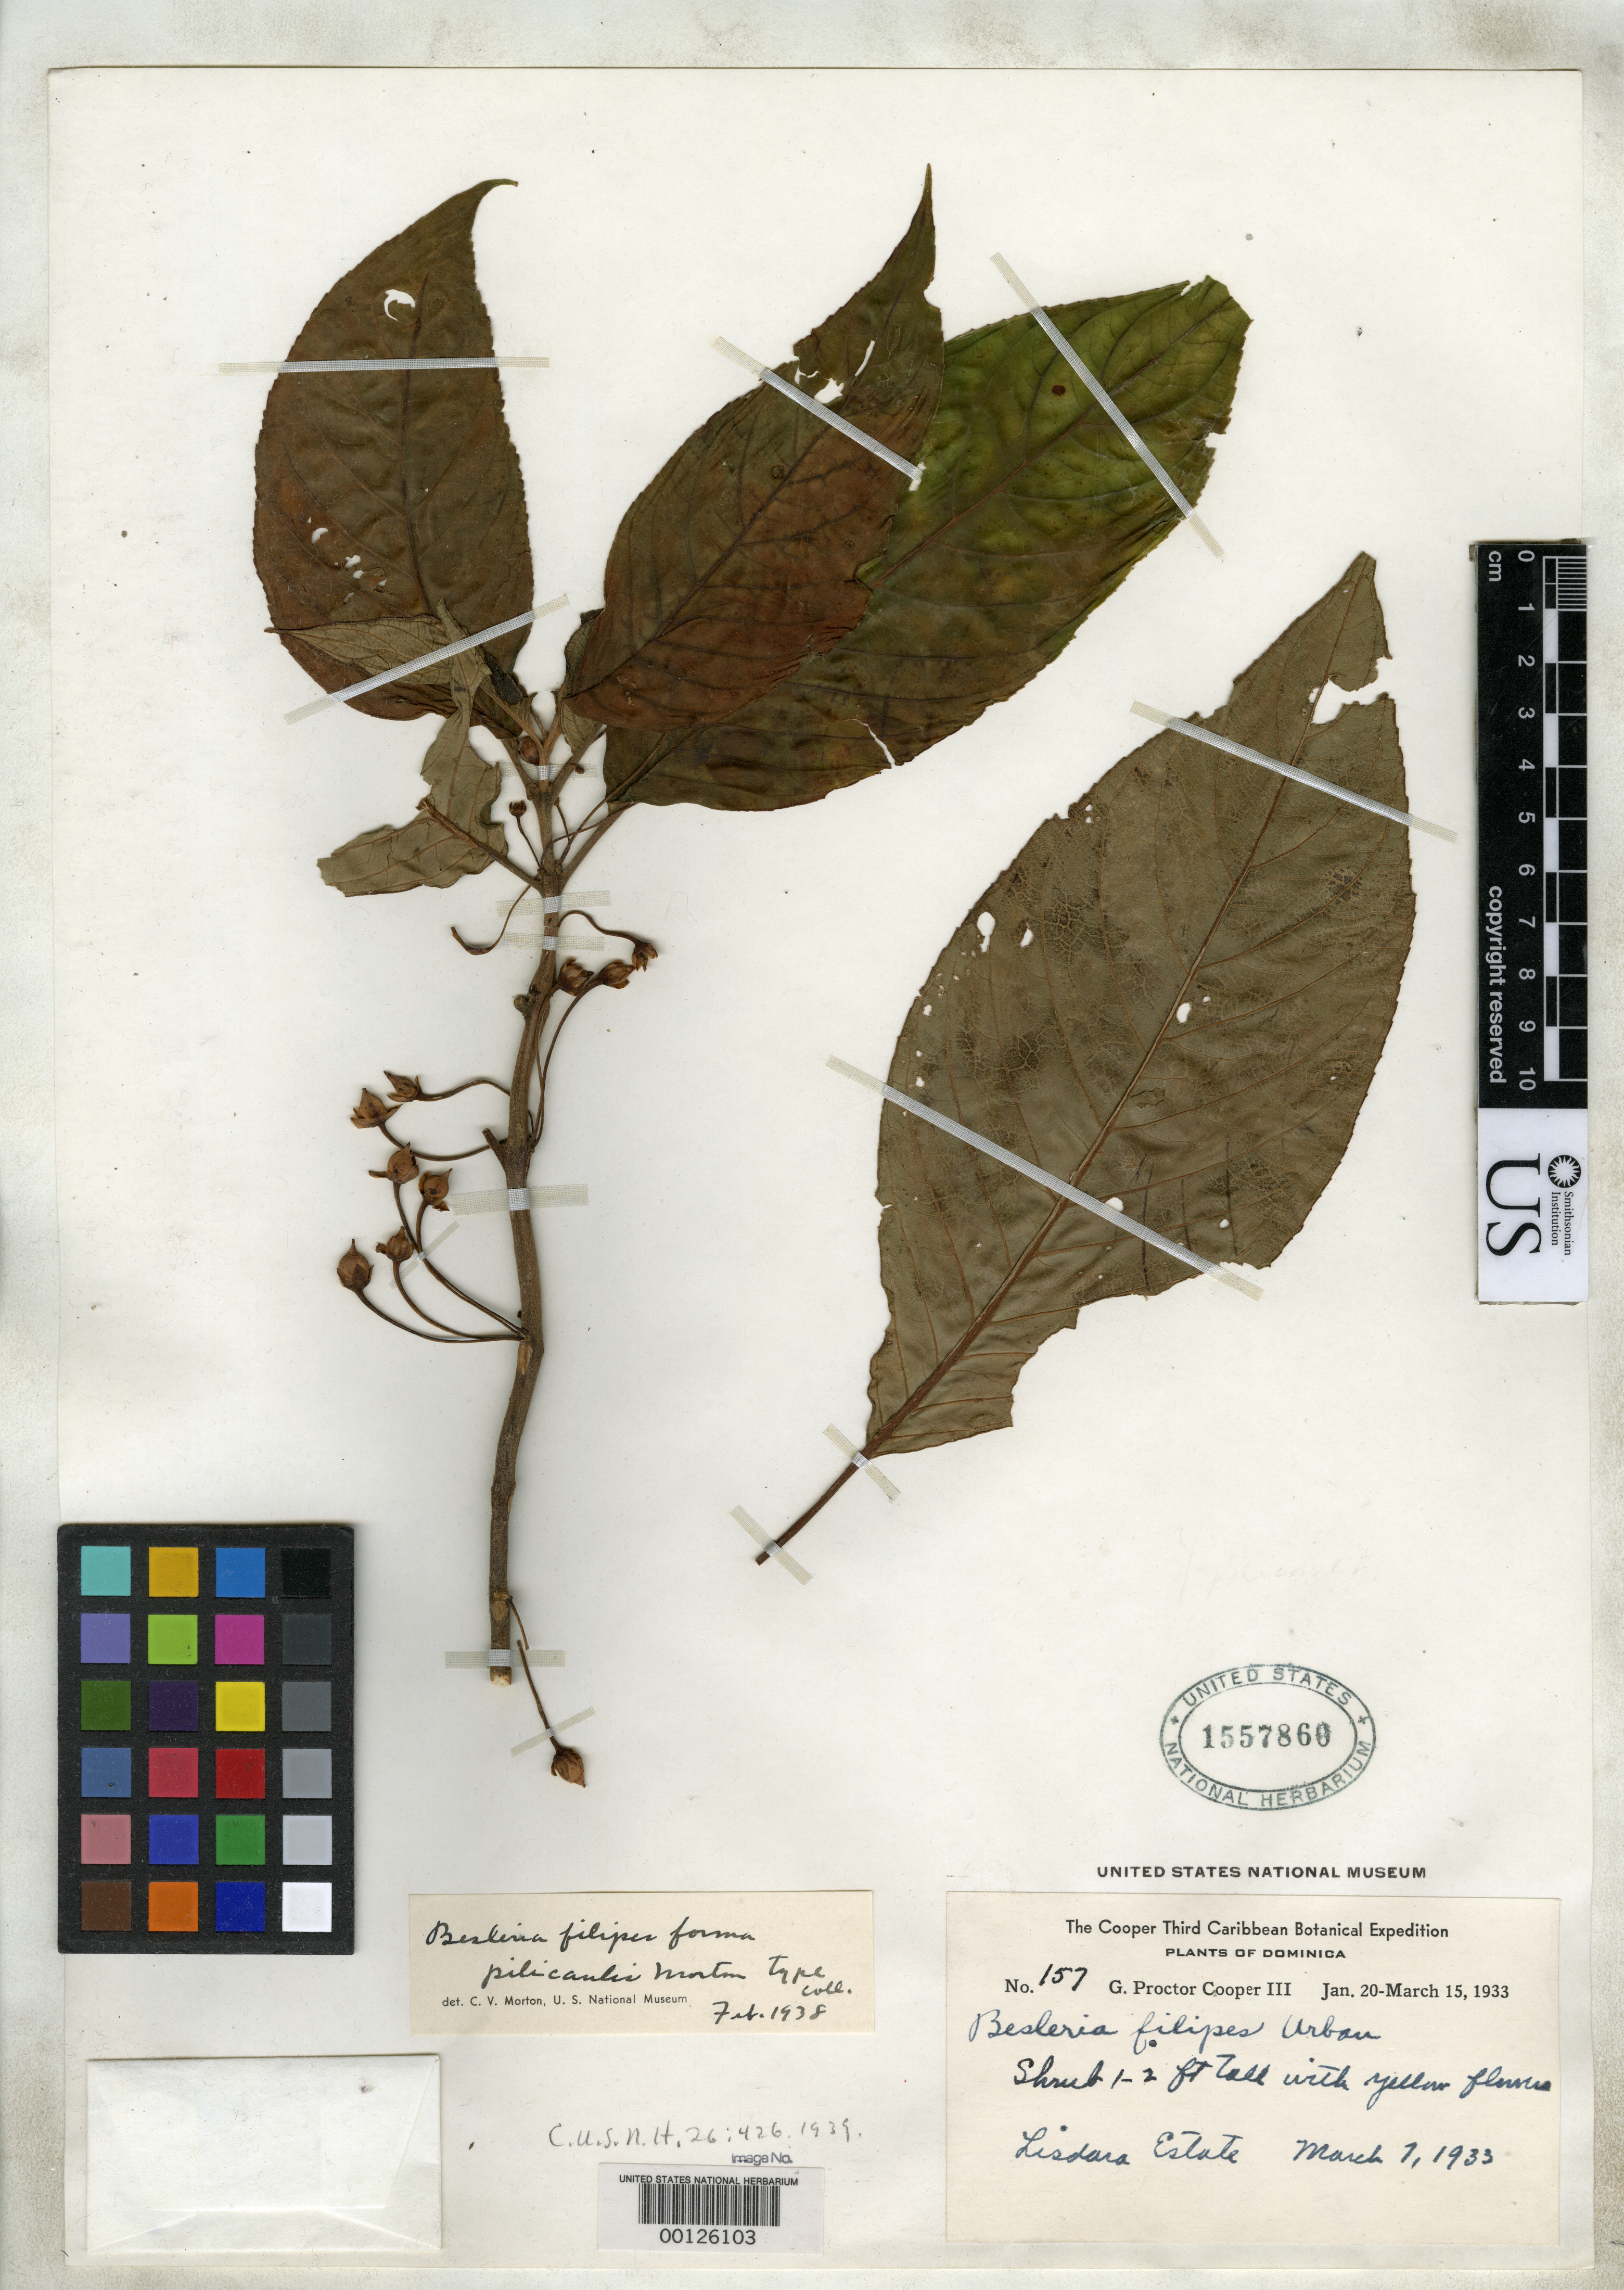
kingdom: Plantae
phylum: Tracheophyta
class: Magnoliopsida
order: Lamiales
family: Gesneriaceae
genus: Besleria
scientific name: Besleria filipes f. pilicaulis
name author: C.V. Morton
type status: Isotype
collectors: G. Cooper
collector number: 157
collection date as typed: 07 Mar 1933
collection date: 1933-03-07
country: Dominica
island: Dominica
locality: Lisdara Estate.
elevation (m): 560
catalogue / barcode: US 1557860